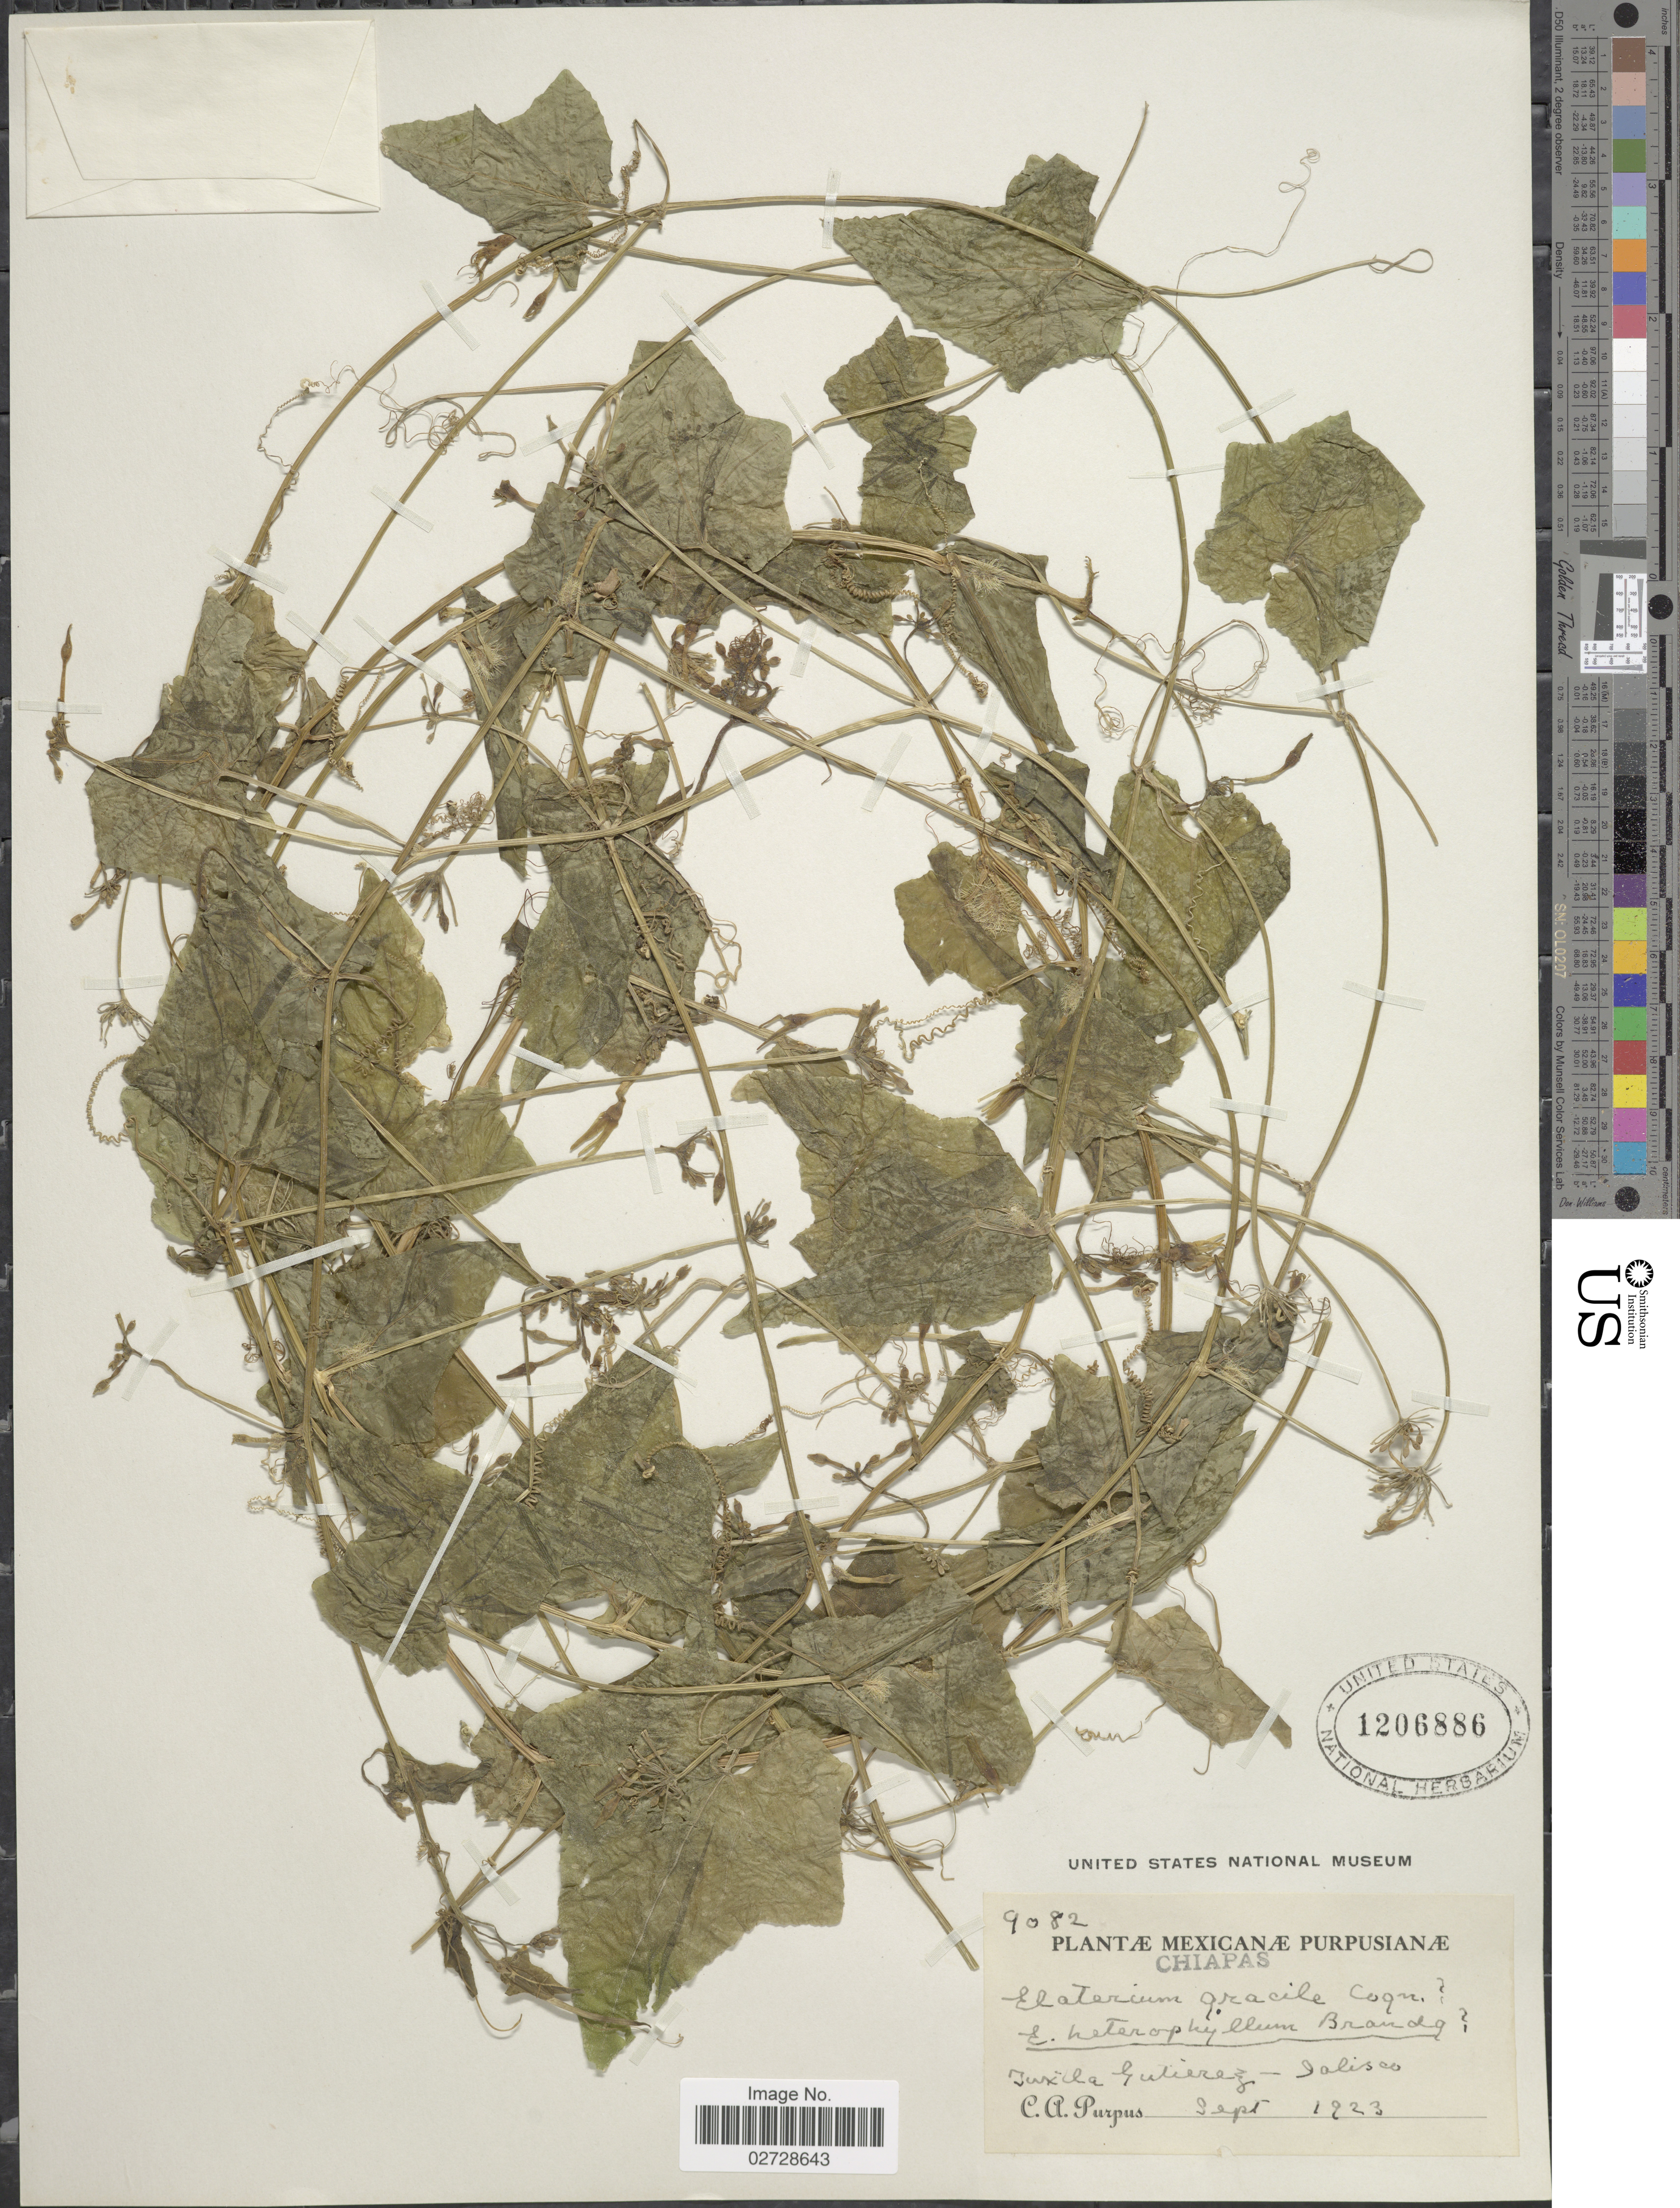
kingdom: Plantae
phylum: Tracheophyta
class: Magnoliopsida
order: Cucurbitales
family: Cucurbitaceae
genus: Cyclanthera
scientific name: Cyclanthera carthagenensis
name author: (Jacq.) H. Schaef. & S.S. Renner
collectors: C. A. Purpus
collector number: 9082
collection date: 1923-09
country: Mexico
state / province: Chiapas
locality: Juxtla Gutierez-Jalisco.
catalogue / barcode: US 1206886